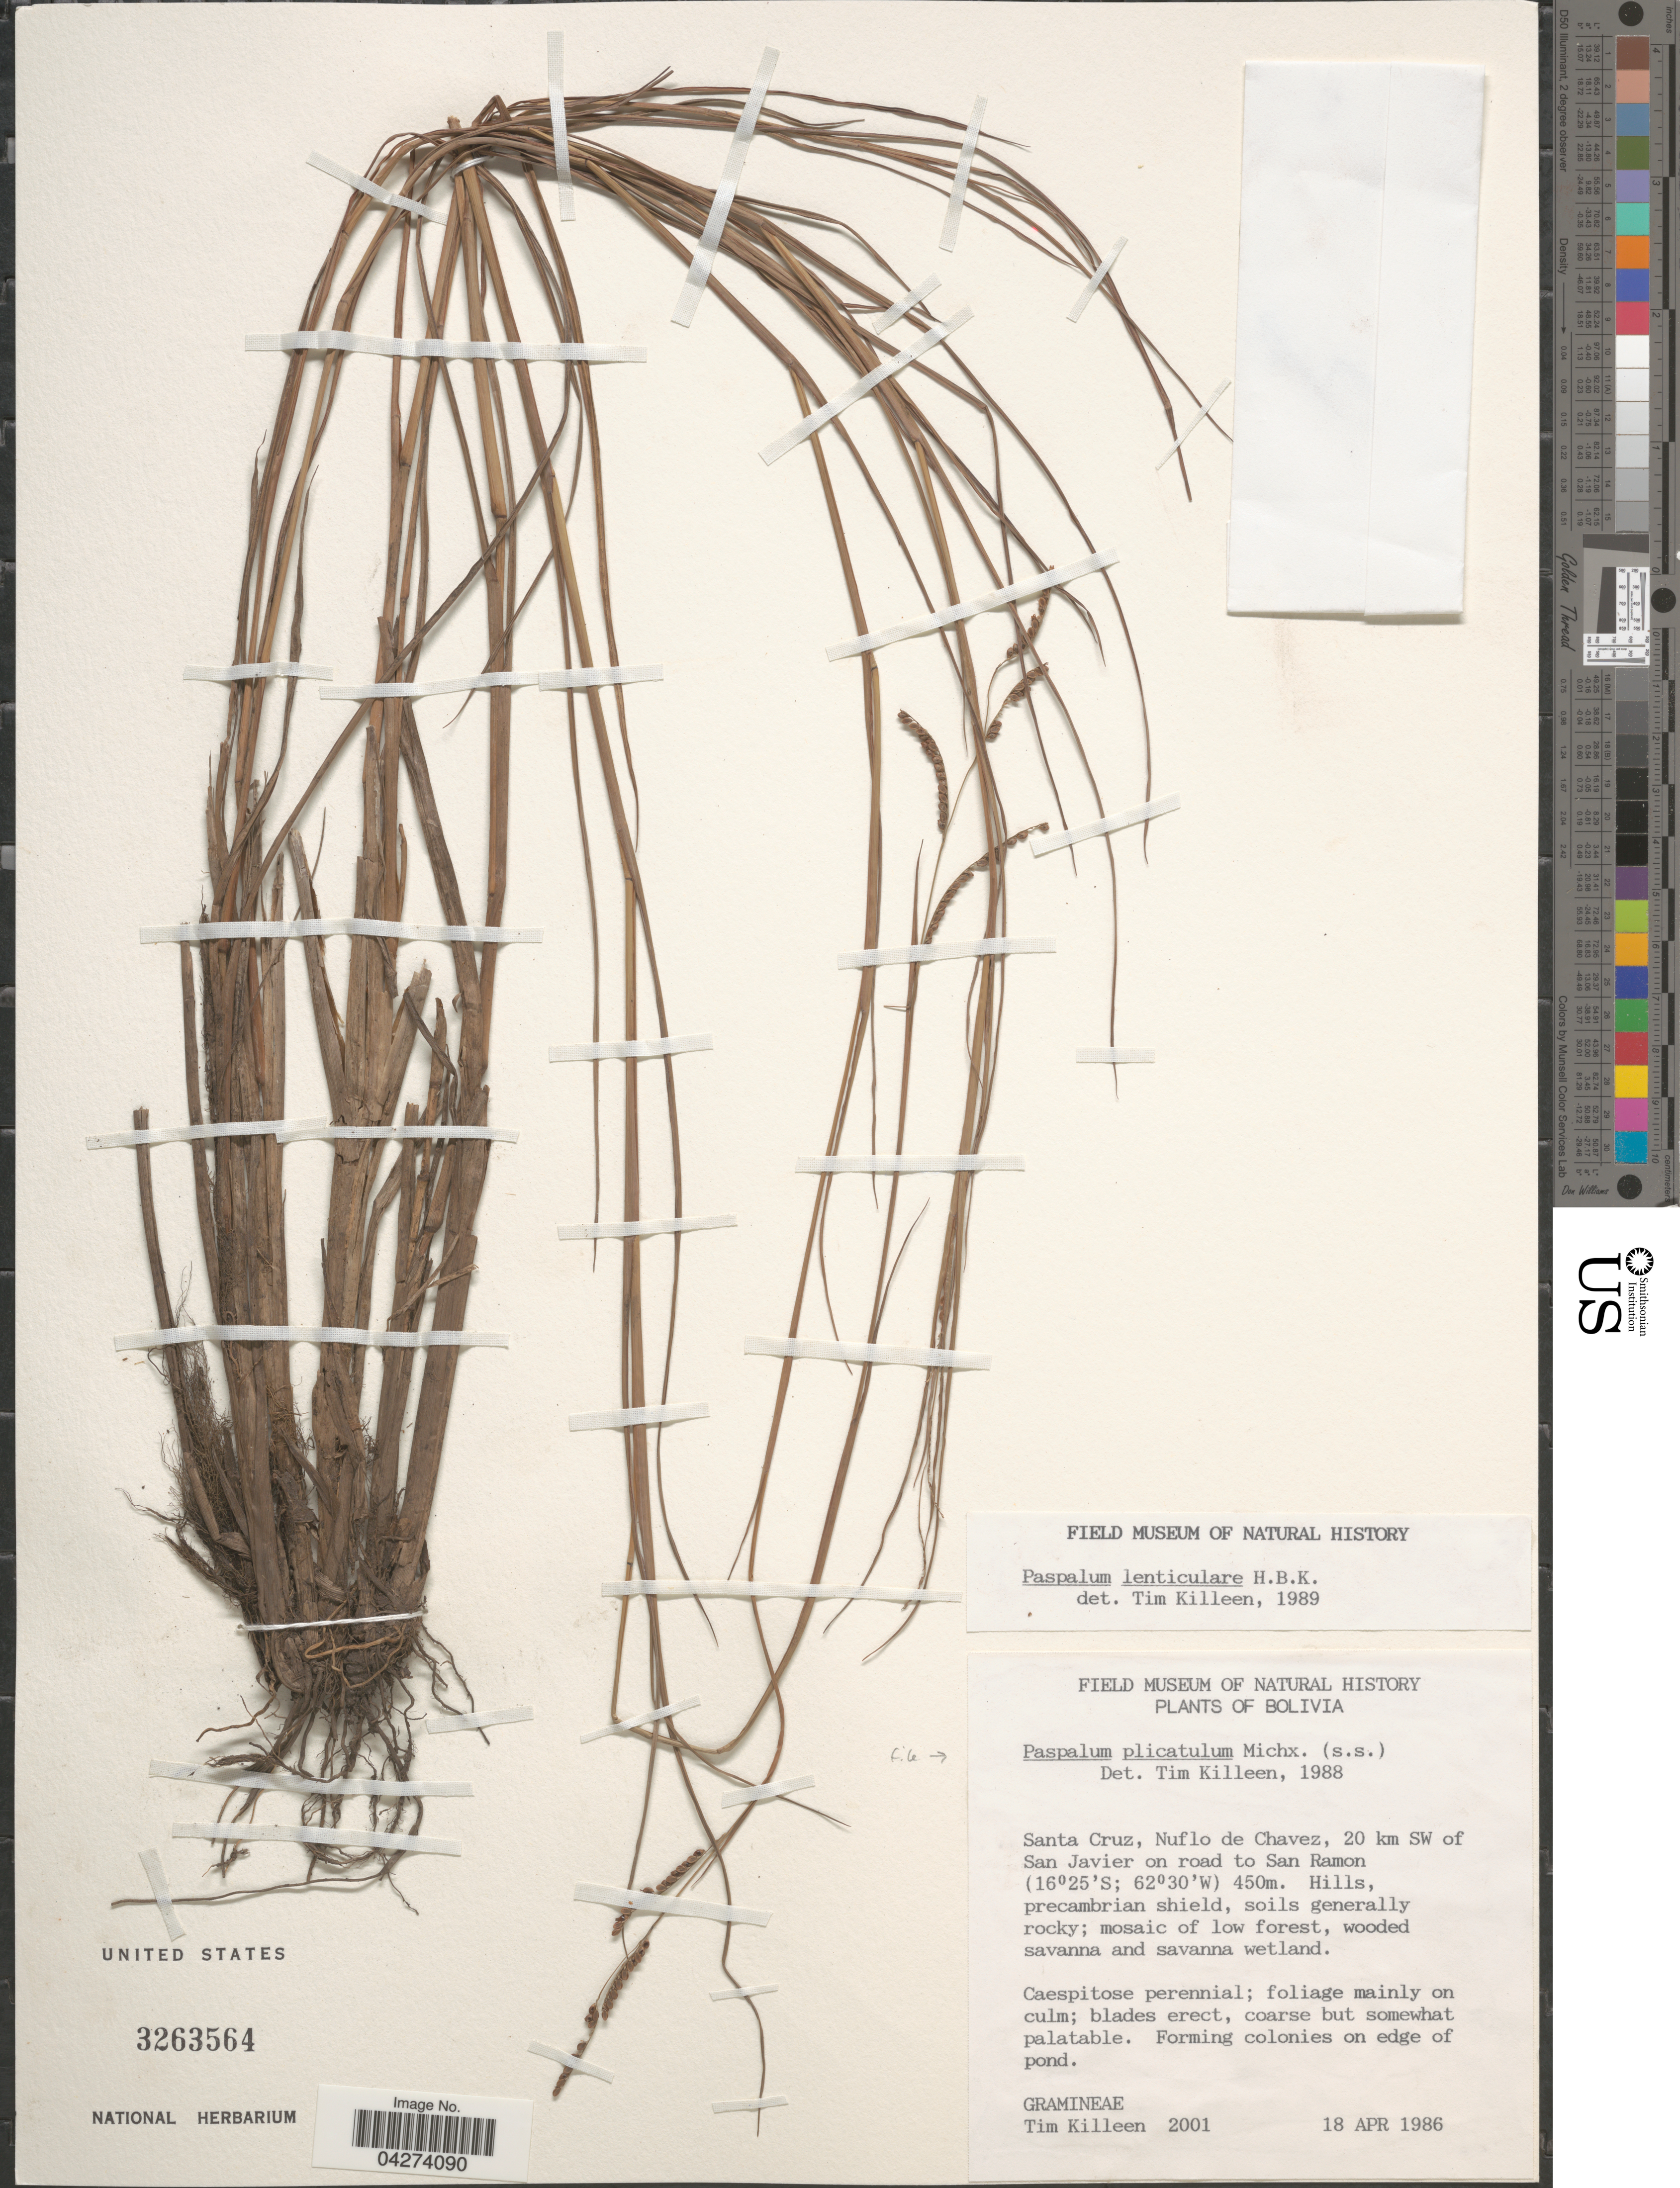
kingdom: Plantae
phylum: Tracheophyta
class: Liliopsida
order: Poales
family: Poaceae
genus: Paspalum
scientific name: Paspalum plicatulum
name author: Michx.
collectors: T. J. Killeen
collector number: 2001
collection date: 1986-04-18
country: Bolivia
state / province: Santa Cruz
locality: Nuflo de Chavez, 20 km SW of San Javier on road to San Ramon.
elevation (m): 450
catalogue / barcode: US 3263564